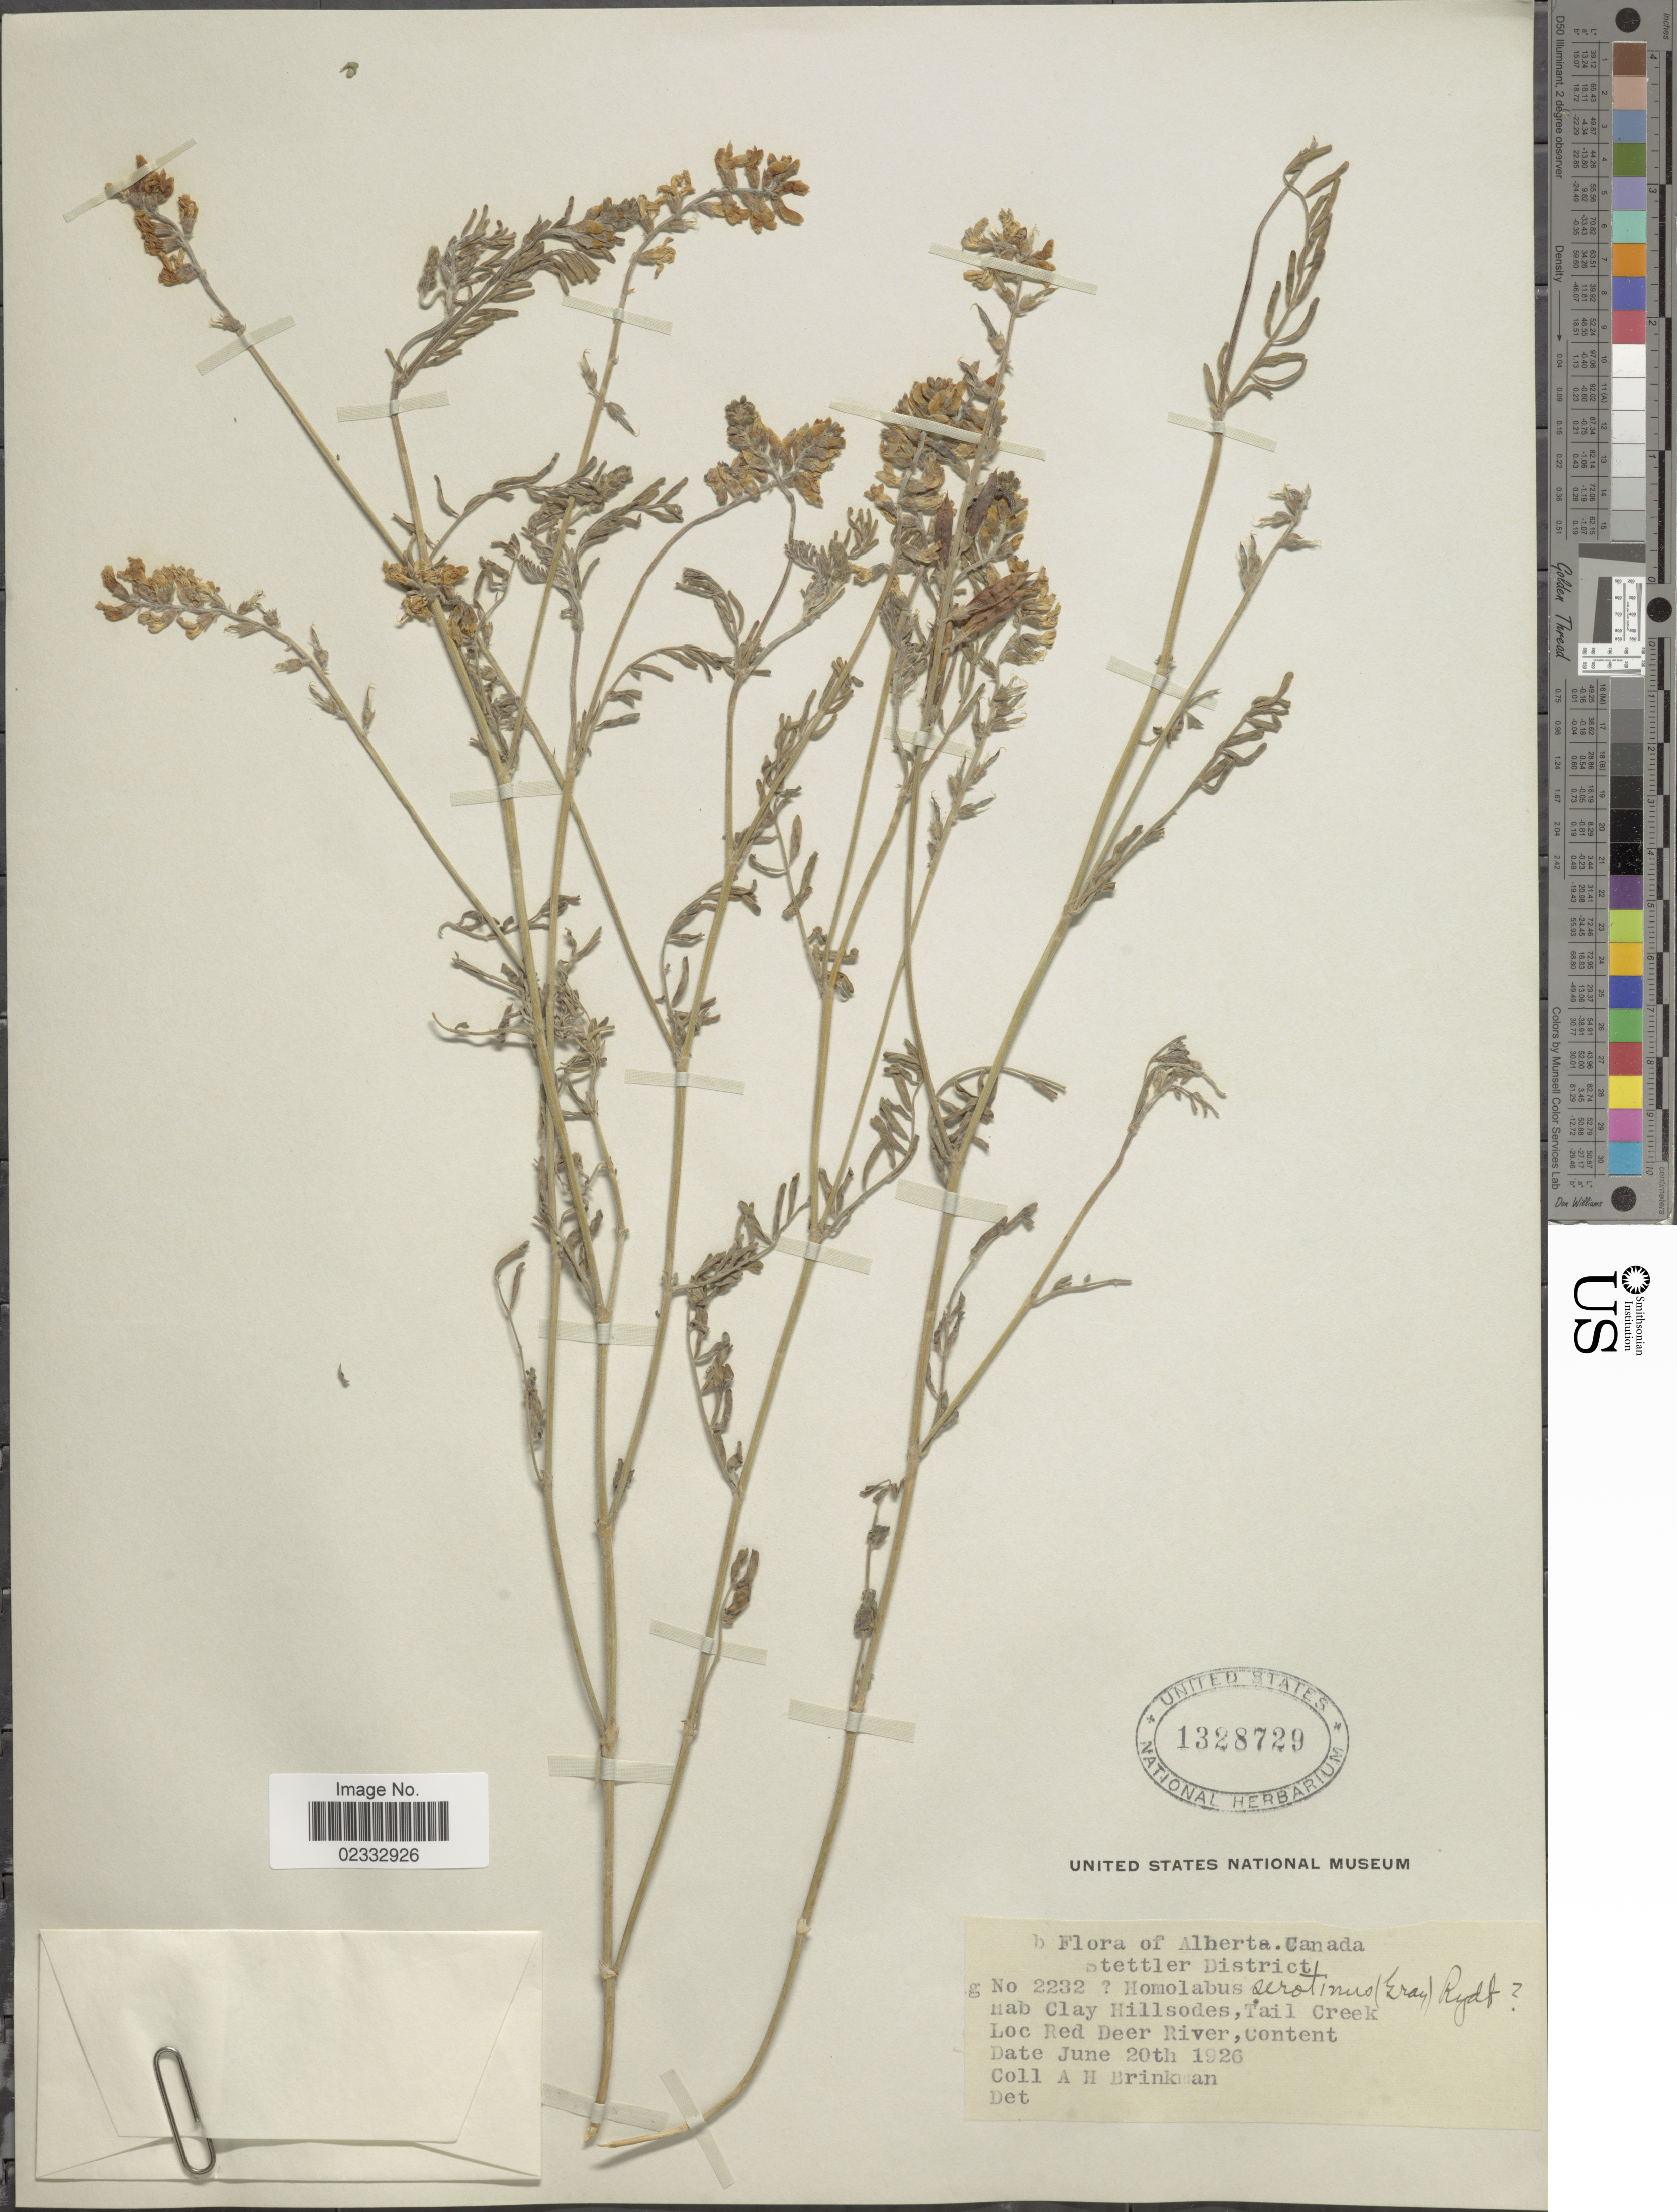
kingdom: Plantae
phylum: Tracheophyta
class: Magnoliopsida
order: Fabales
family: Fabaceae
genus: Astragalus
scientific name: Astragalus miser var. serotinus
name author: (A. Gray) Barneby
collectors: A. Brinkman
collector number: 2232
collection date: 1926-06-20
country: Canada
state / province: Alberta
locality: Stettler District, Clay Hillsodes, Tail Creek, Red Deer River, Content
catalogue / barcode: US 1328729